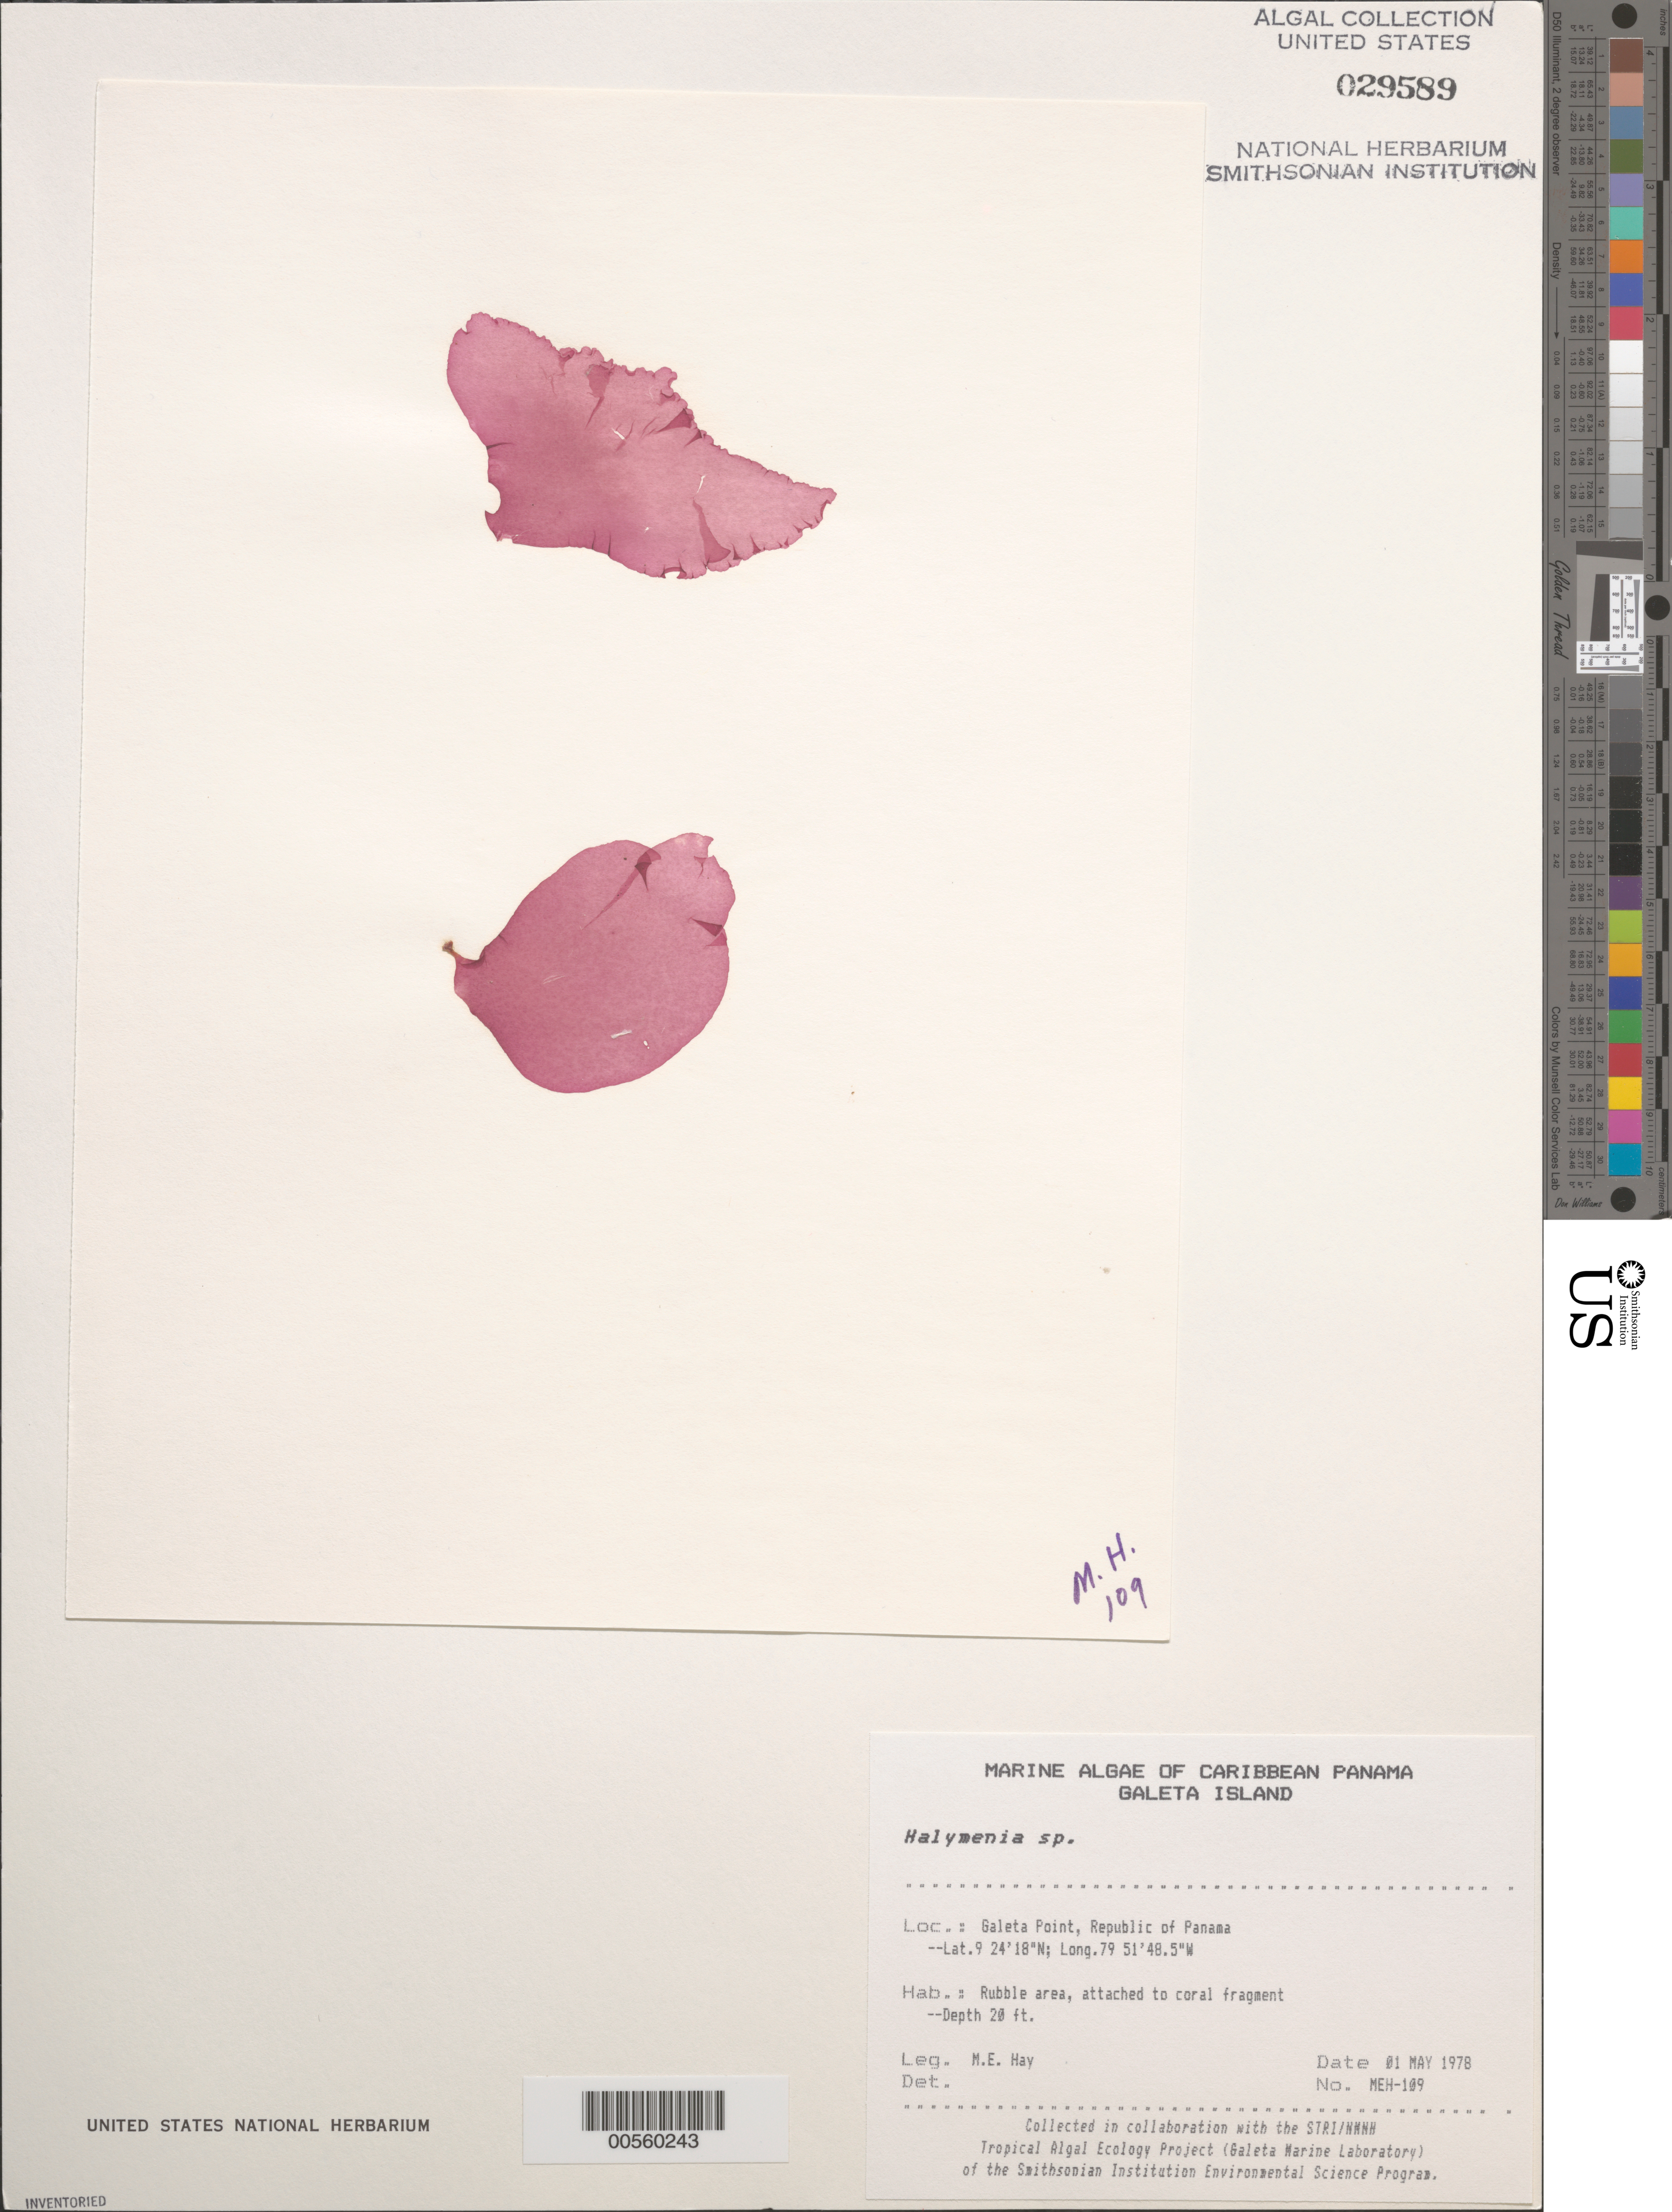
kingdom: Plantae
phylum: Rhodophyta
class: Florideophyceae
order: Halymeniales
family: Halymeniaceae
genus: Halymenia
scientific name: Halymenia sp.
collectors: M. E. Hay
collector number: MEH-109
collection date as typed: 01 May 1978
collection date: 1978-05-01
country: Panama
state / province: Colón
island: Galeta Island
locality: Galeta Point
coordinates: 9 24' 18" N, 79 51' 48.5" W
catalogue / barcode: US 29589